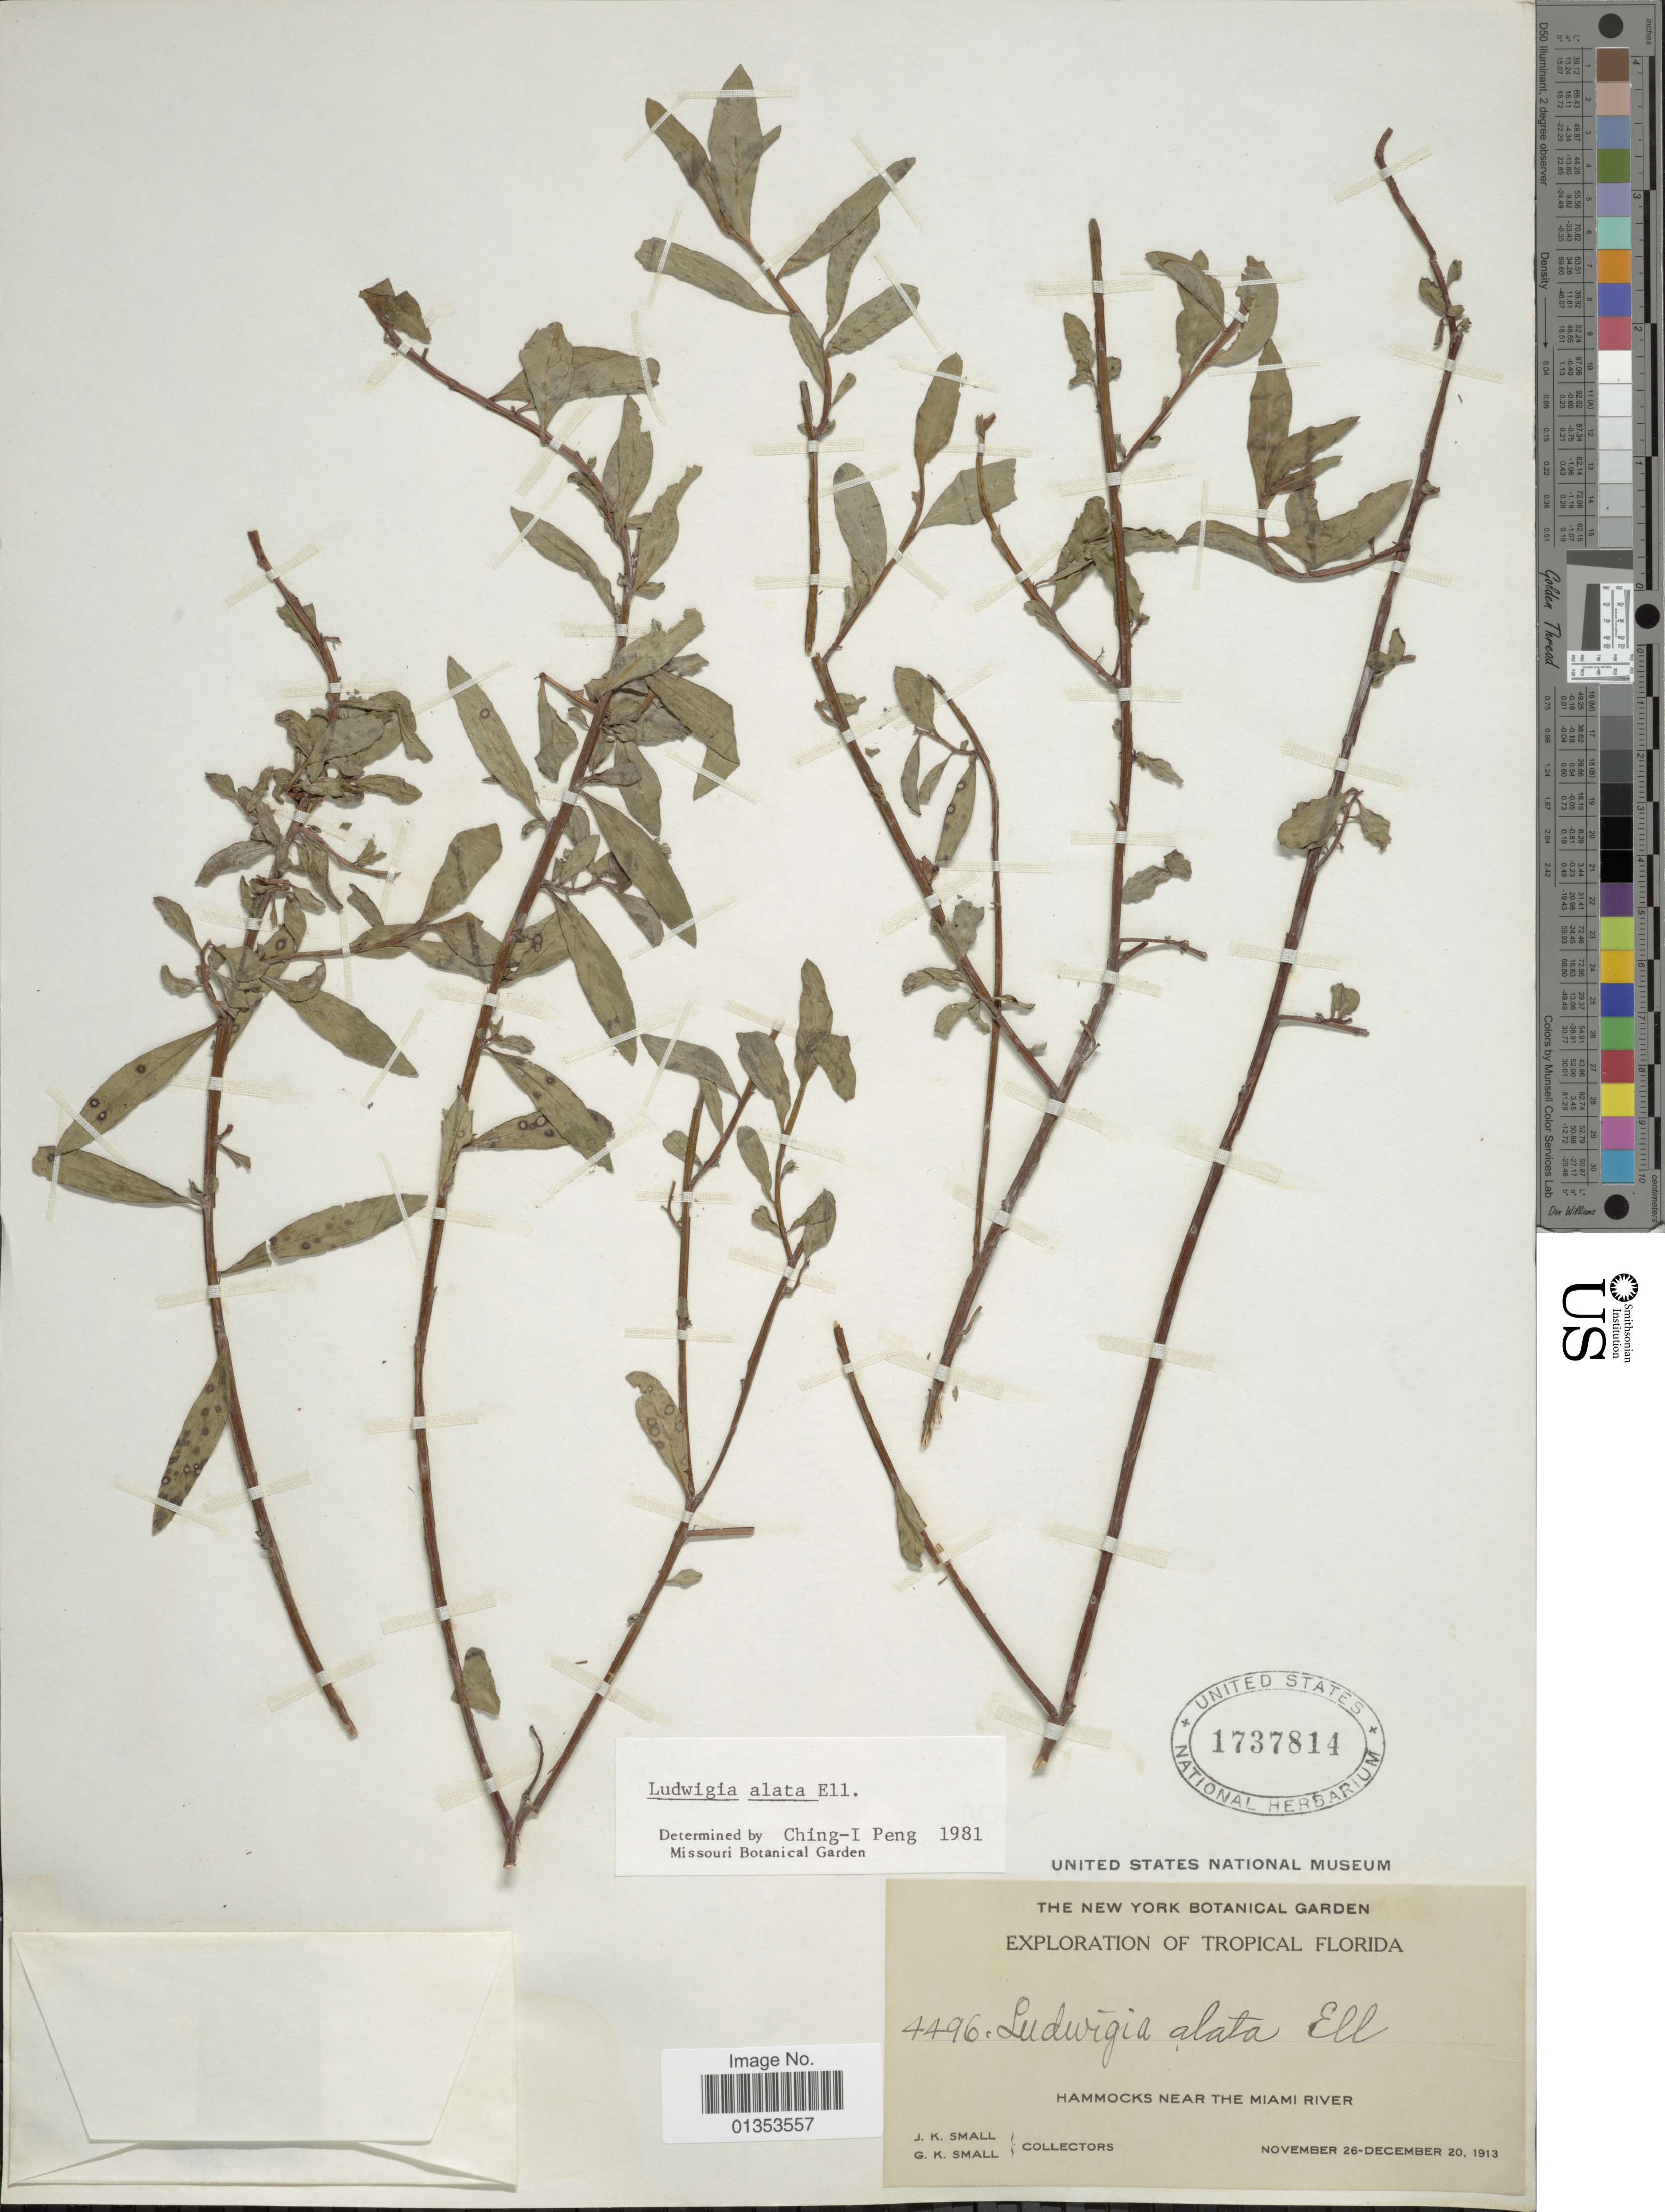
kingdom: Plantae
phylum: Tracheophyta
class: Magnoliopsida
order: Myrtales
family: Onagraceae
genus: Ludwigia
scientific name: Ludwigia alata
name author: Elliott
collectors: J. K. Small & G. K. Small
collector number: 4496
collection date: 1913-11-26/1913-12-20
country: United States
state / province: Florida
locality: Hammocks near the Miami River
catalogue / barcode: US 1737814